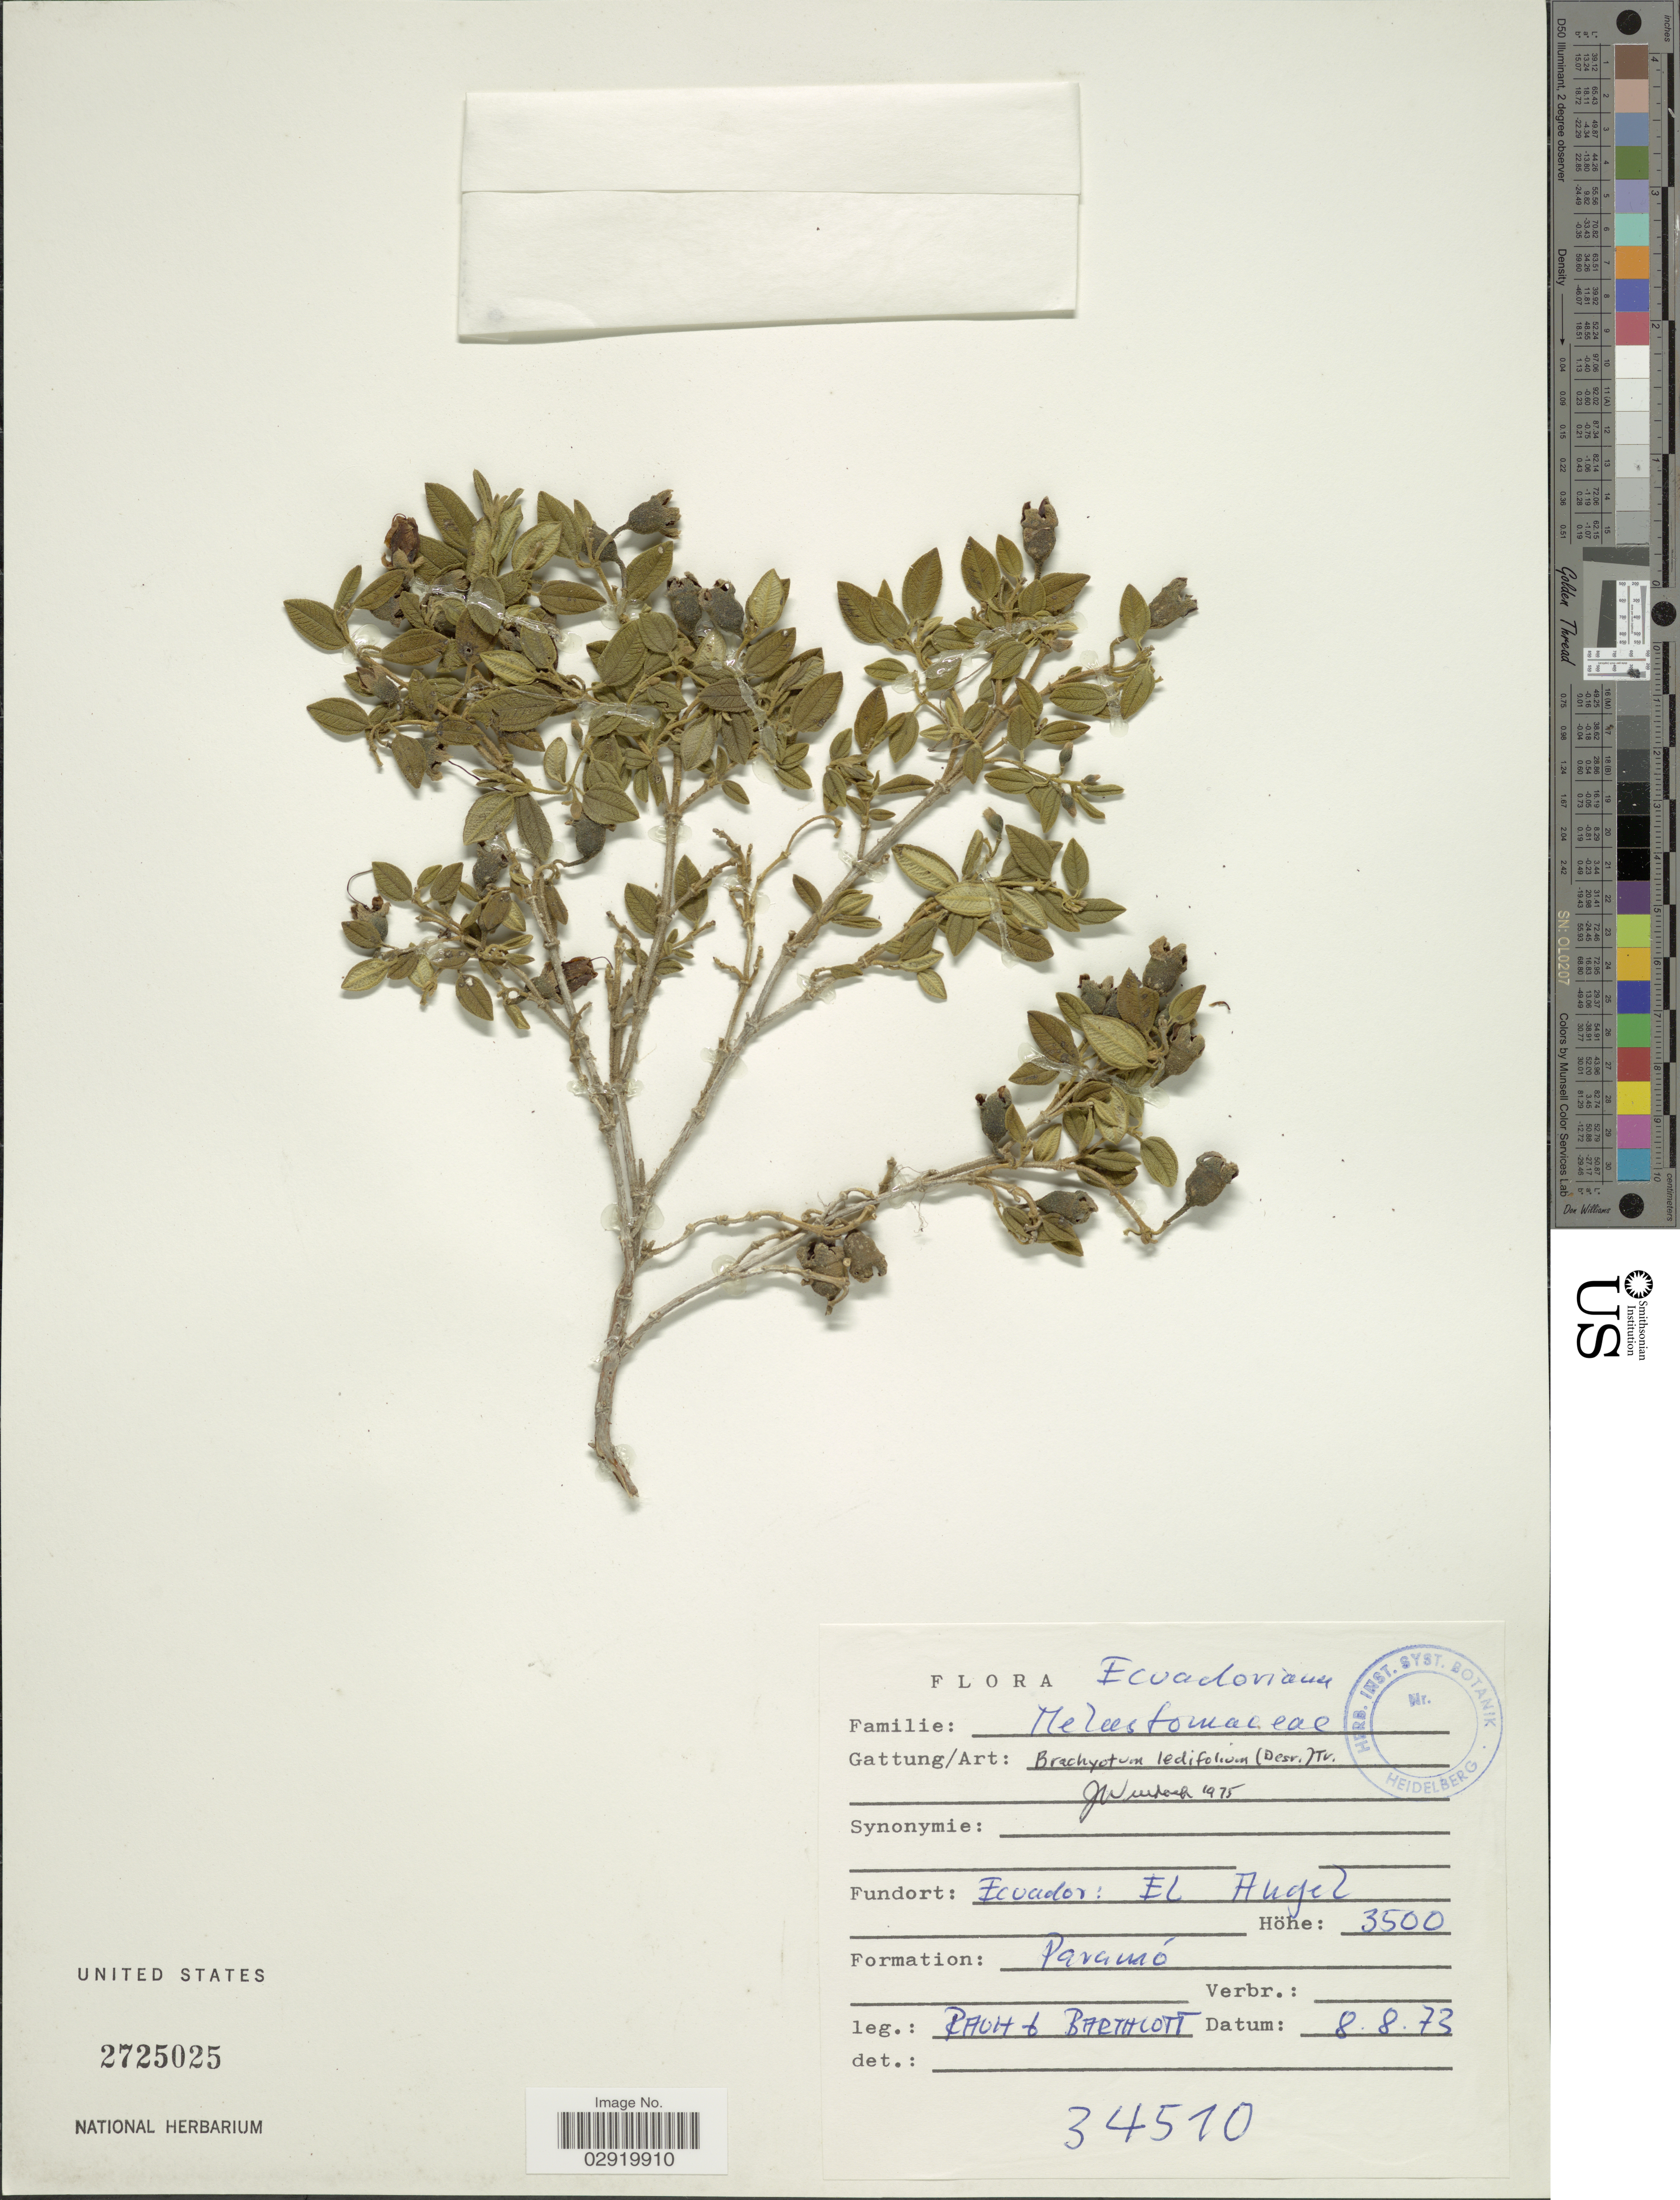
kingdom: Plantae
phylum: Tracheophyta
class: Magnoliopsida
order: Myrtales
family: Melastomataceae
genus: Brachyotum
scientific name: Brachyotum ledifolium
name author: (Desr.) Triana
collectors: Raoh & Barthlott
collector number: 34510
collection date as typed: Transcribed d/m/y: 8/8/73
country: Ecuador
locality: El Angel. Formation: Paramó.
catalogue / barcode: US 2725025